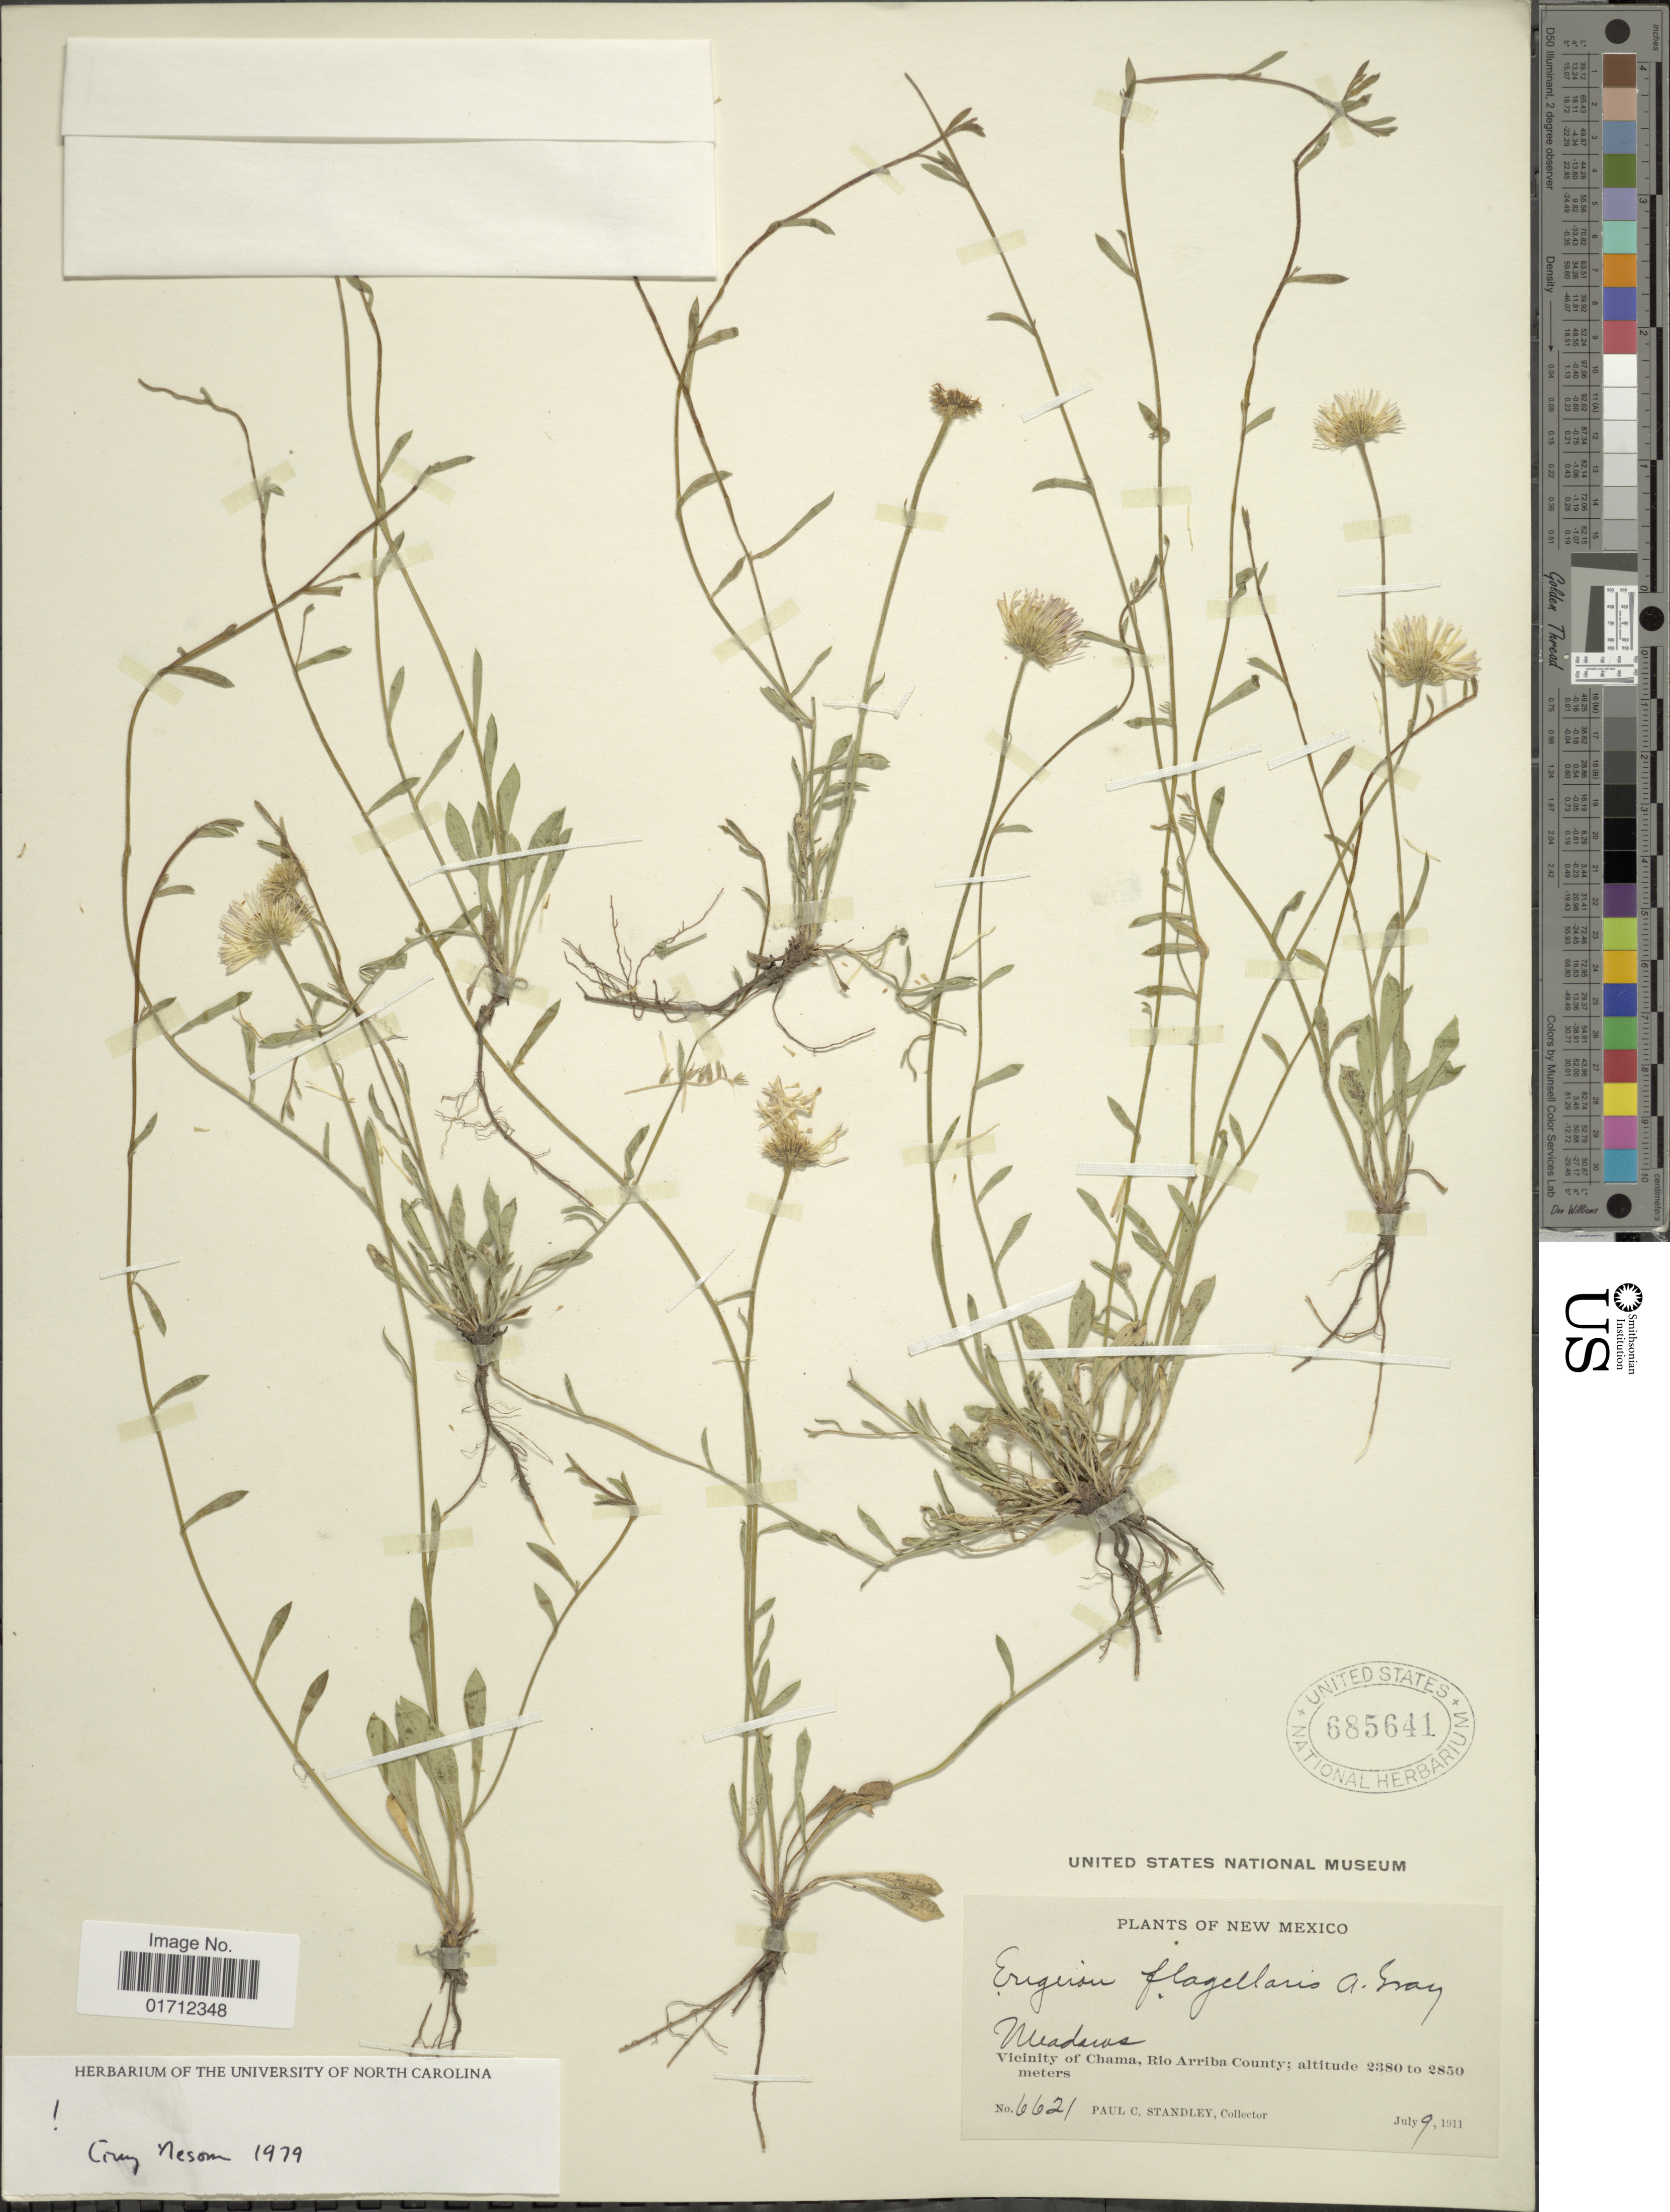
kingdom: Plantae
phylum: Tracheophyta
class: Magnoliopsida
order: Asterales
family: Asteraceae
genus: Erigeron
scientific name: Erigeron flagellaris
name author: A. Gray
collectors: P. C. Standley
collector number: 6621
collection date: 1911-07-09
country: United States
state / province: New Mexico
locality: Vicinity of Chama, Rio Arriba County.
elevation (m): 2380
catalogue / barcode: US 685641